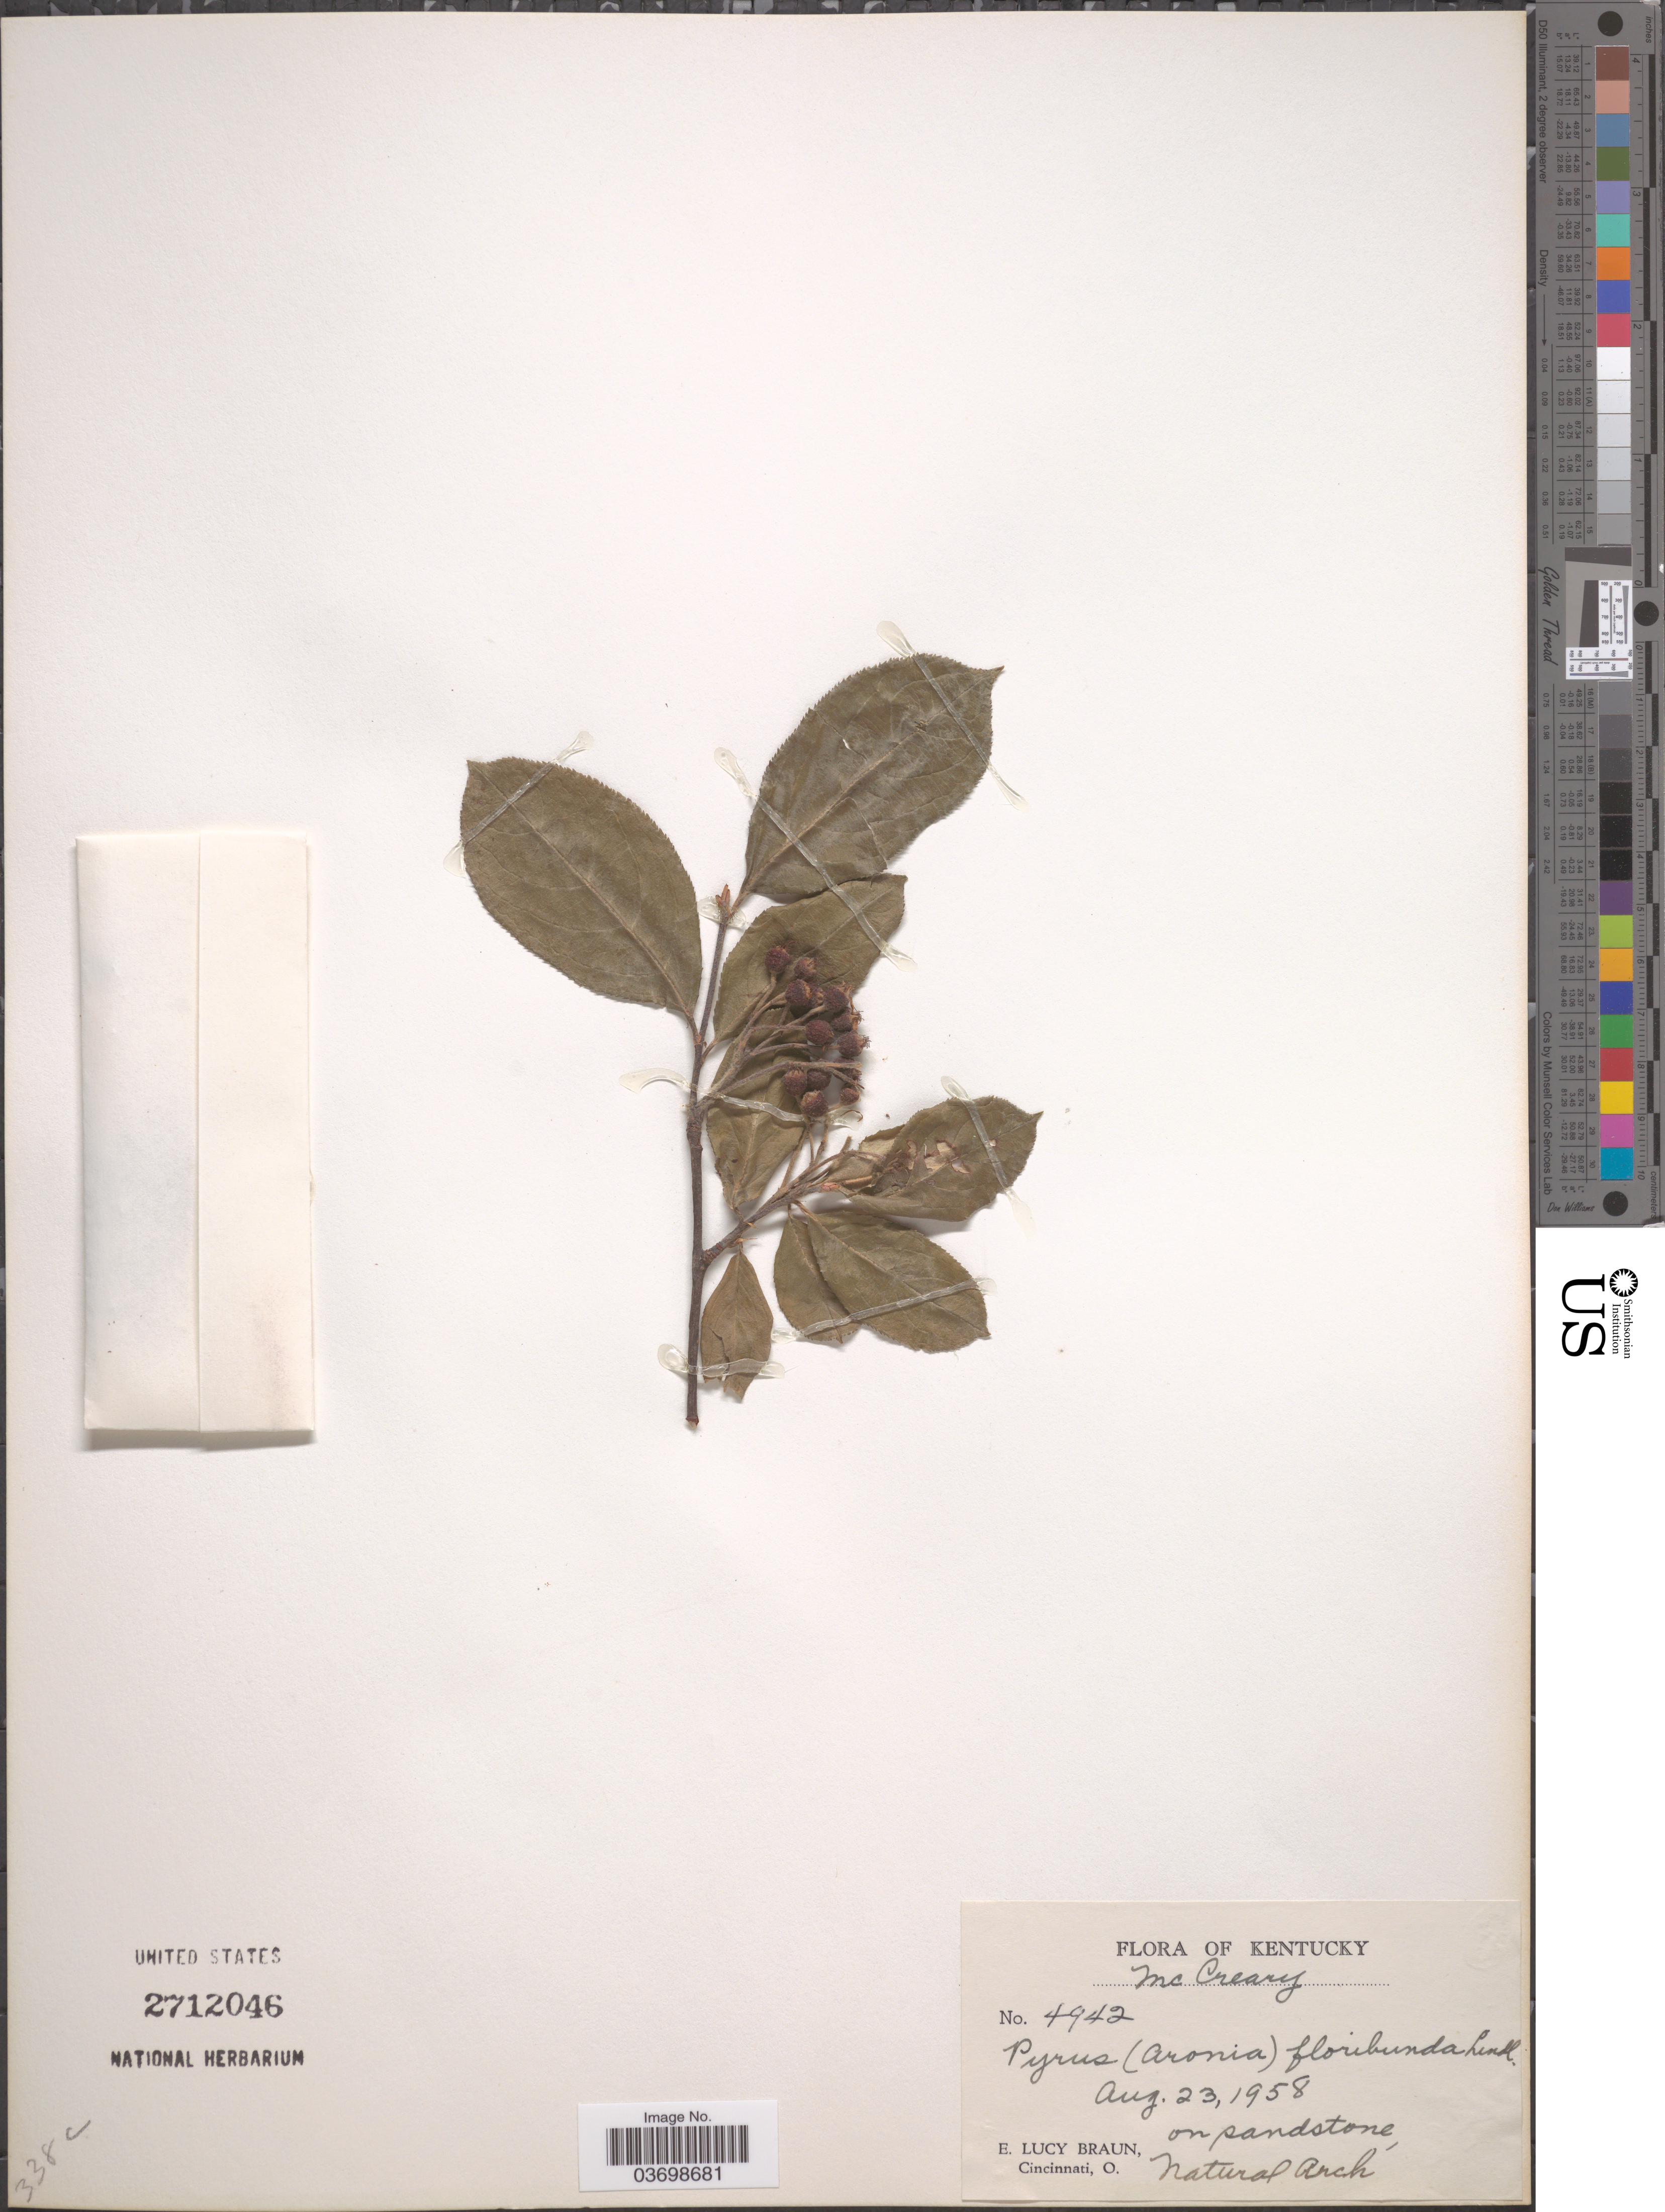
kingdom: Plantae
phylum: Tracheophyta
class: Magnoliopsida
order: Rosales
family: Rosaceae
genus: Aronia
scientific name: Aronia arbutifolia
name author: (L.) Pers.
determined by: Strong, M. T., (US), Smithsonian Institution - National Museum of Natural History (UNITED STATES)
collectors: E. L. Braun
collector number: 4942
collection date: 1958-08-23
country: United States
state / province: Kentucky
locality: McCreary. Natural Arch.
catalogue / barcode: US 2712046